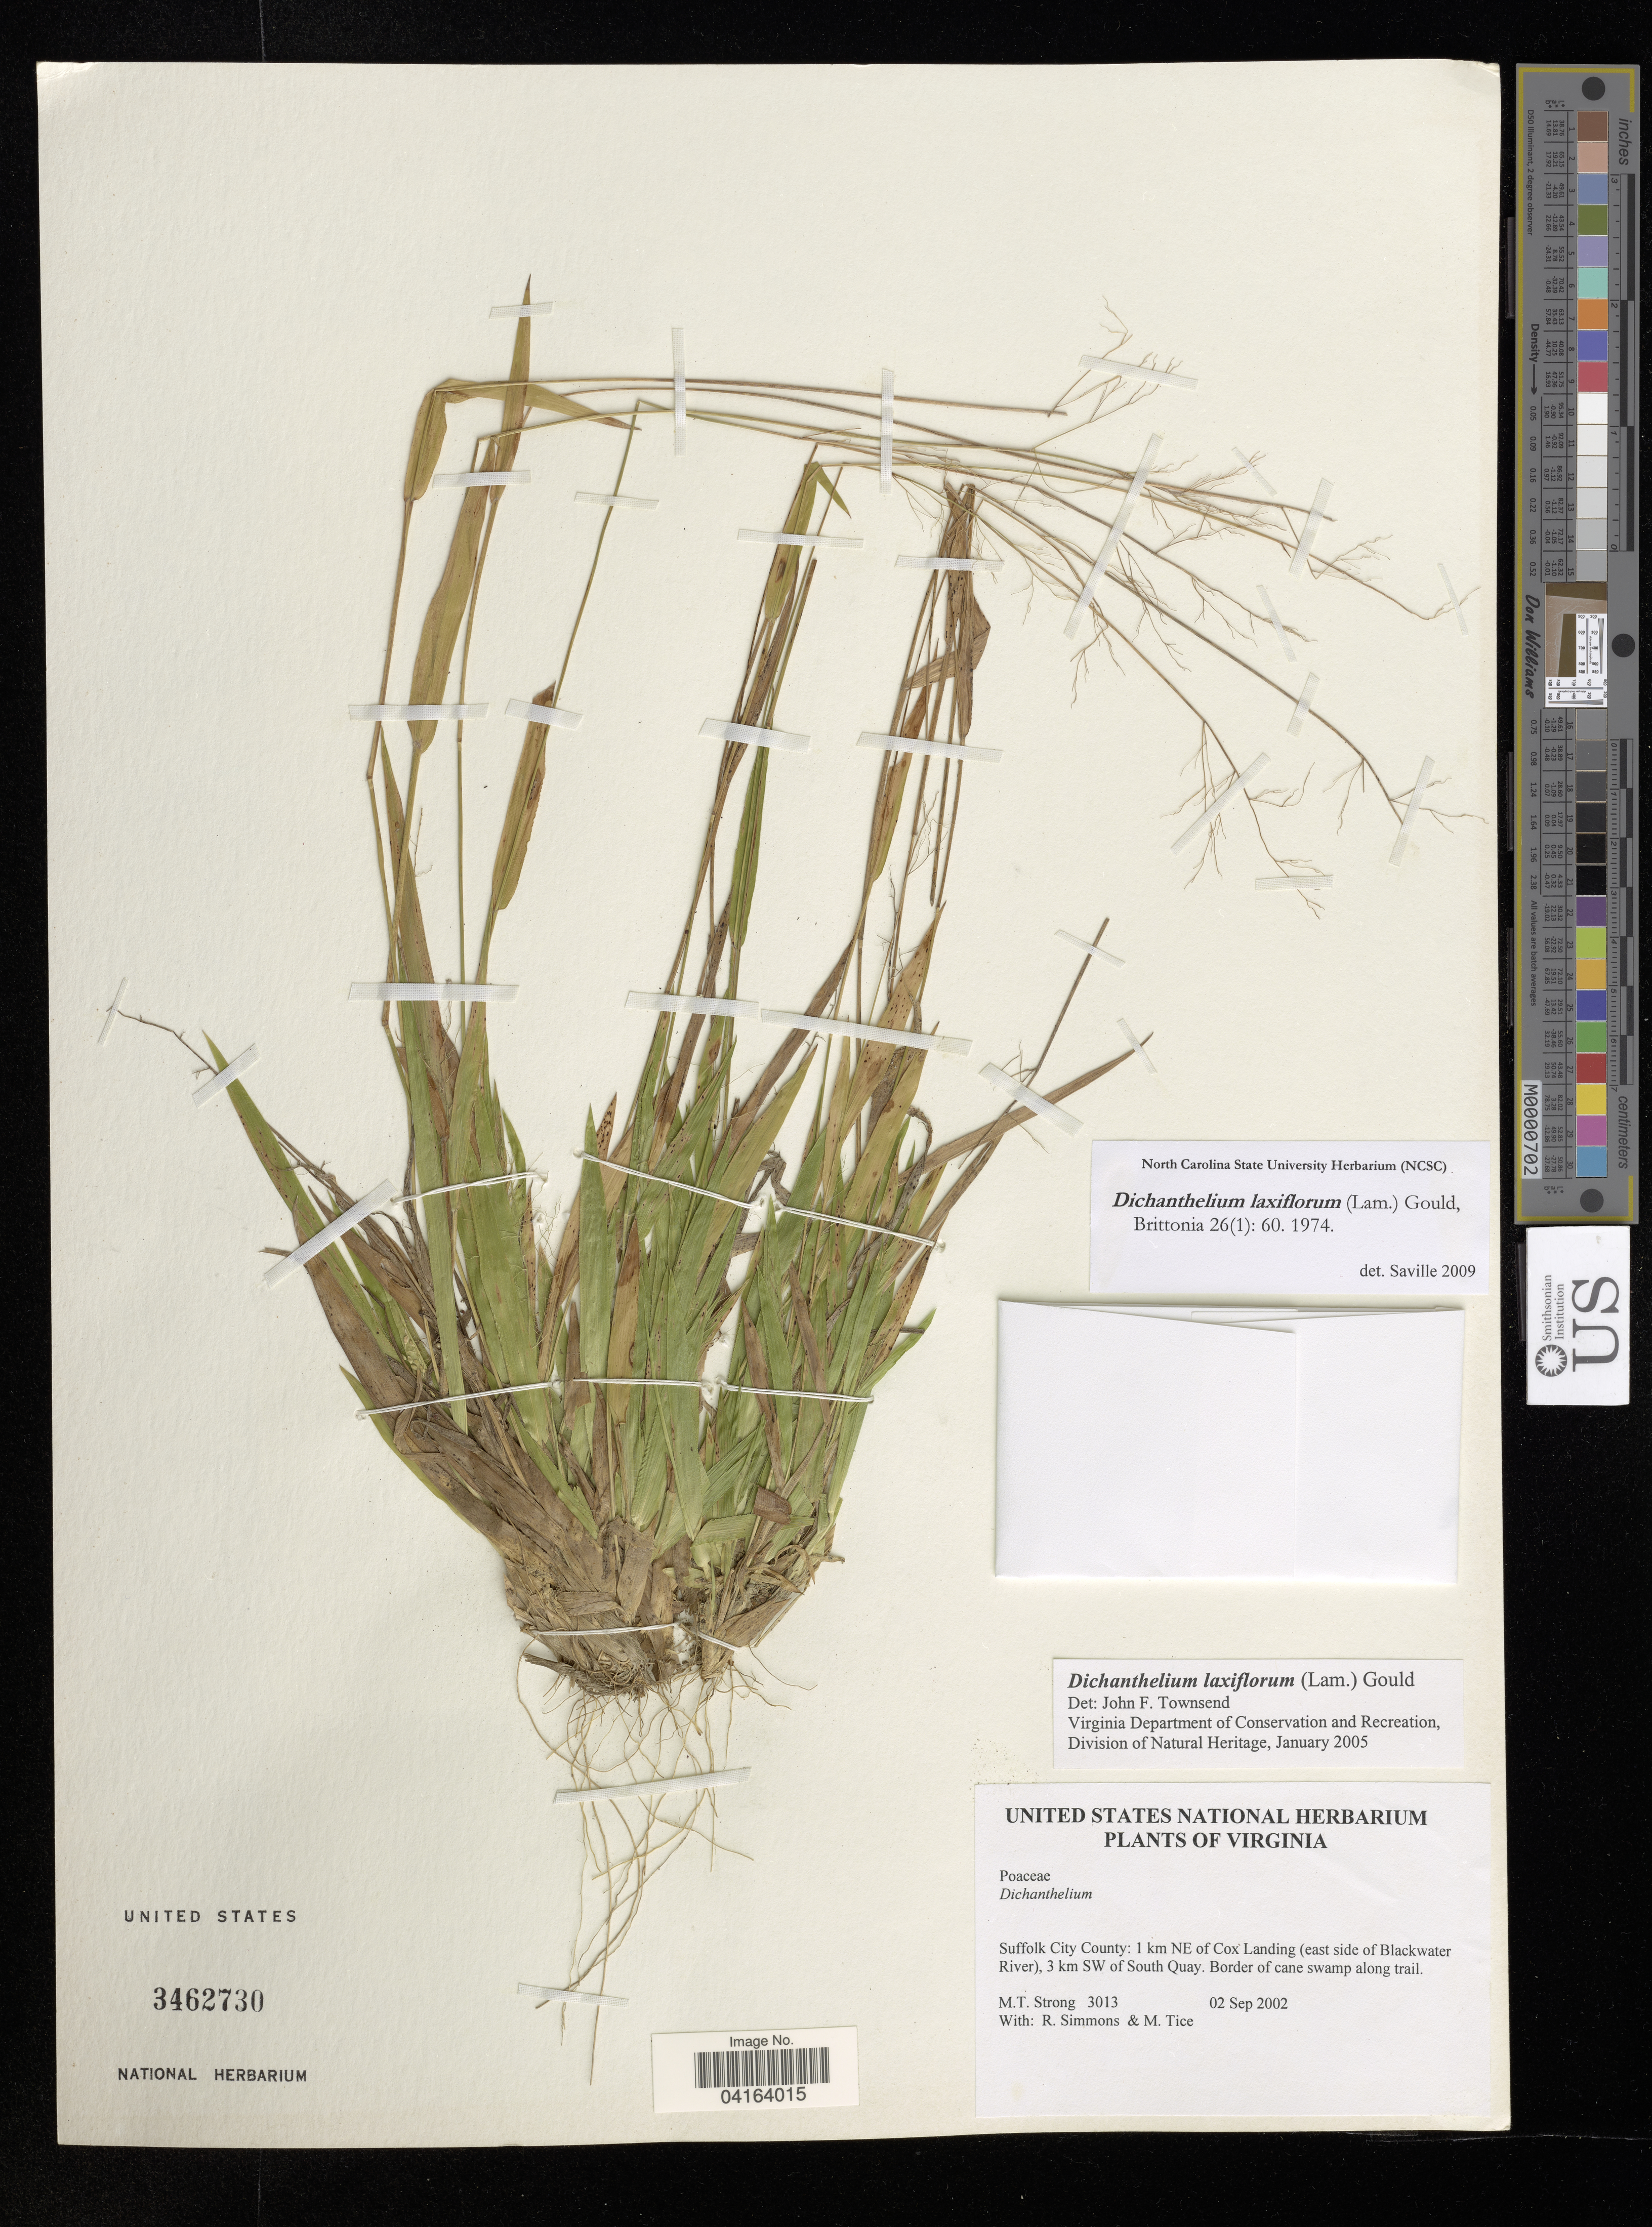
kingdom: Plantae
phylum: Tracheophyta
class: Liliopsida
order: Poales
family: Poaceae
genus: Dichanthelium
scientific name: Dichanthelium laxiflorum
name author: (Lam.) Gould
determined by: Saville, A. C., (NCSC), North Carolina State University (UNITED STATES)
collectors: M. T. Strong, R. Simmons & M. Tice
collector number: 3013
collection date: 2002-09-02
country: United States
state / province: Virginia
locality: Suffolk City County: 1 km NE of Cox Landing (east side of Blackwater River), 3 km SW of South Quay. Border of cane swamp along trail.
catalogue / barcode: US 3462730